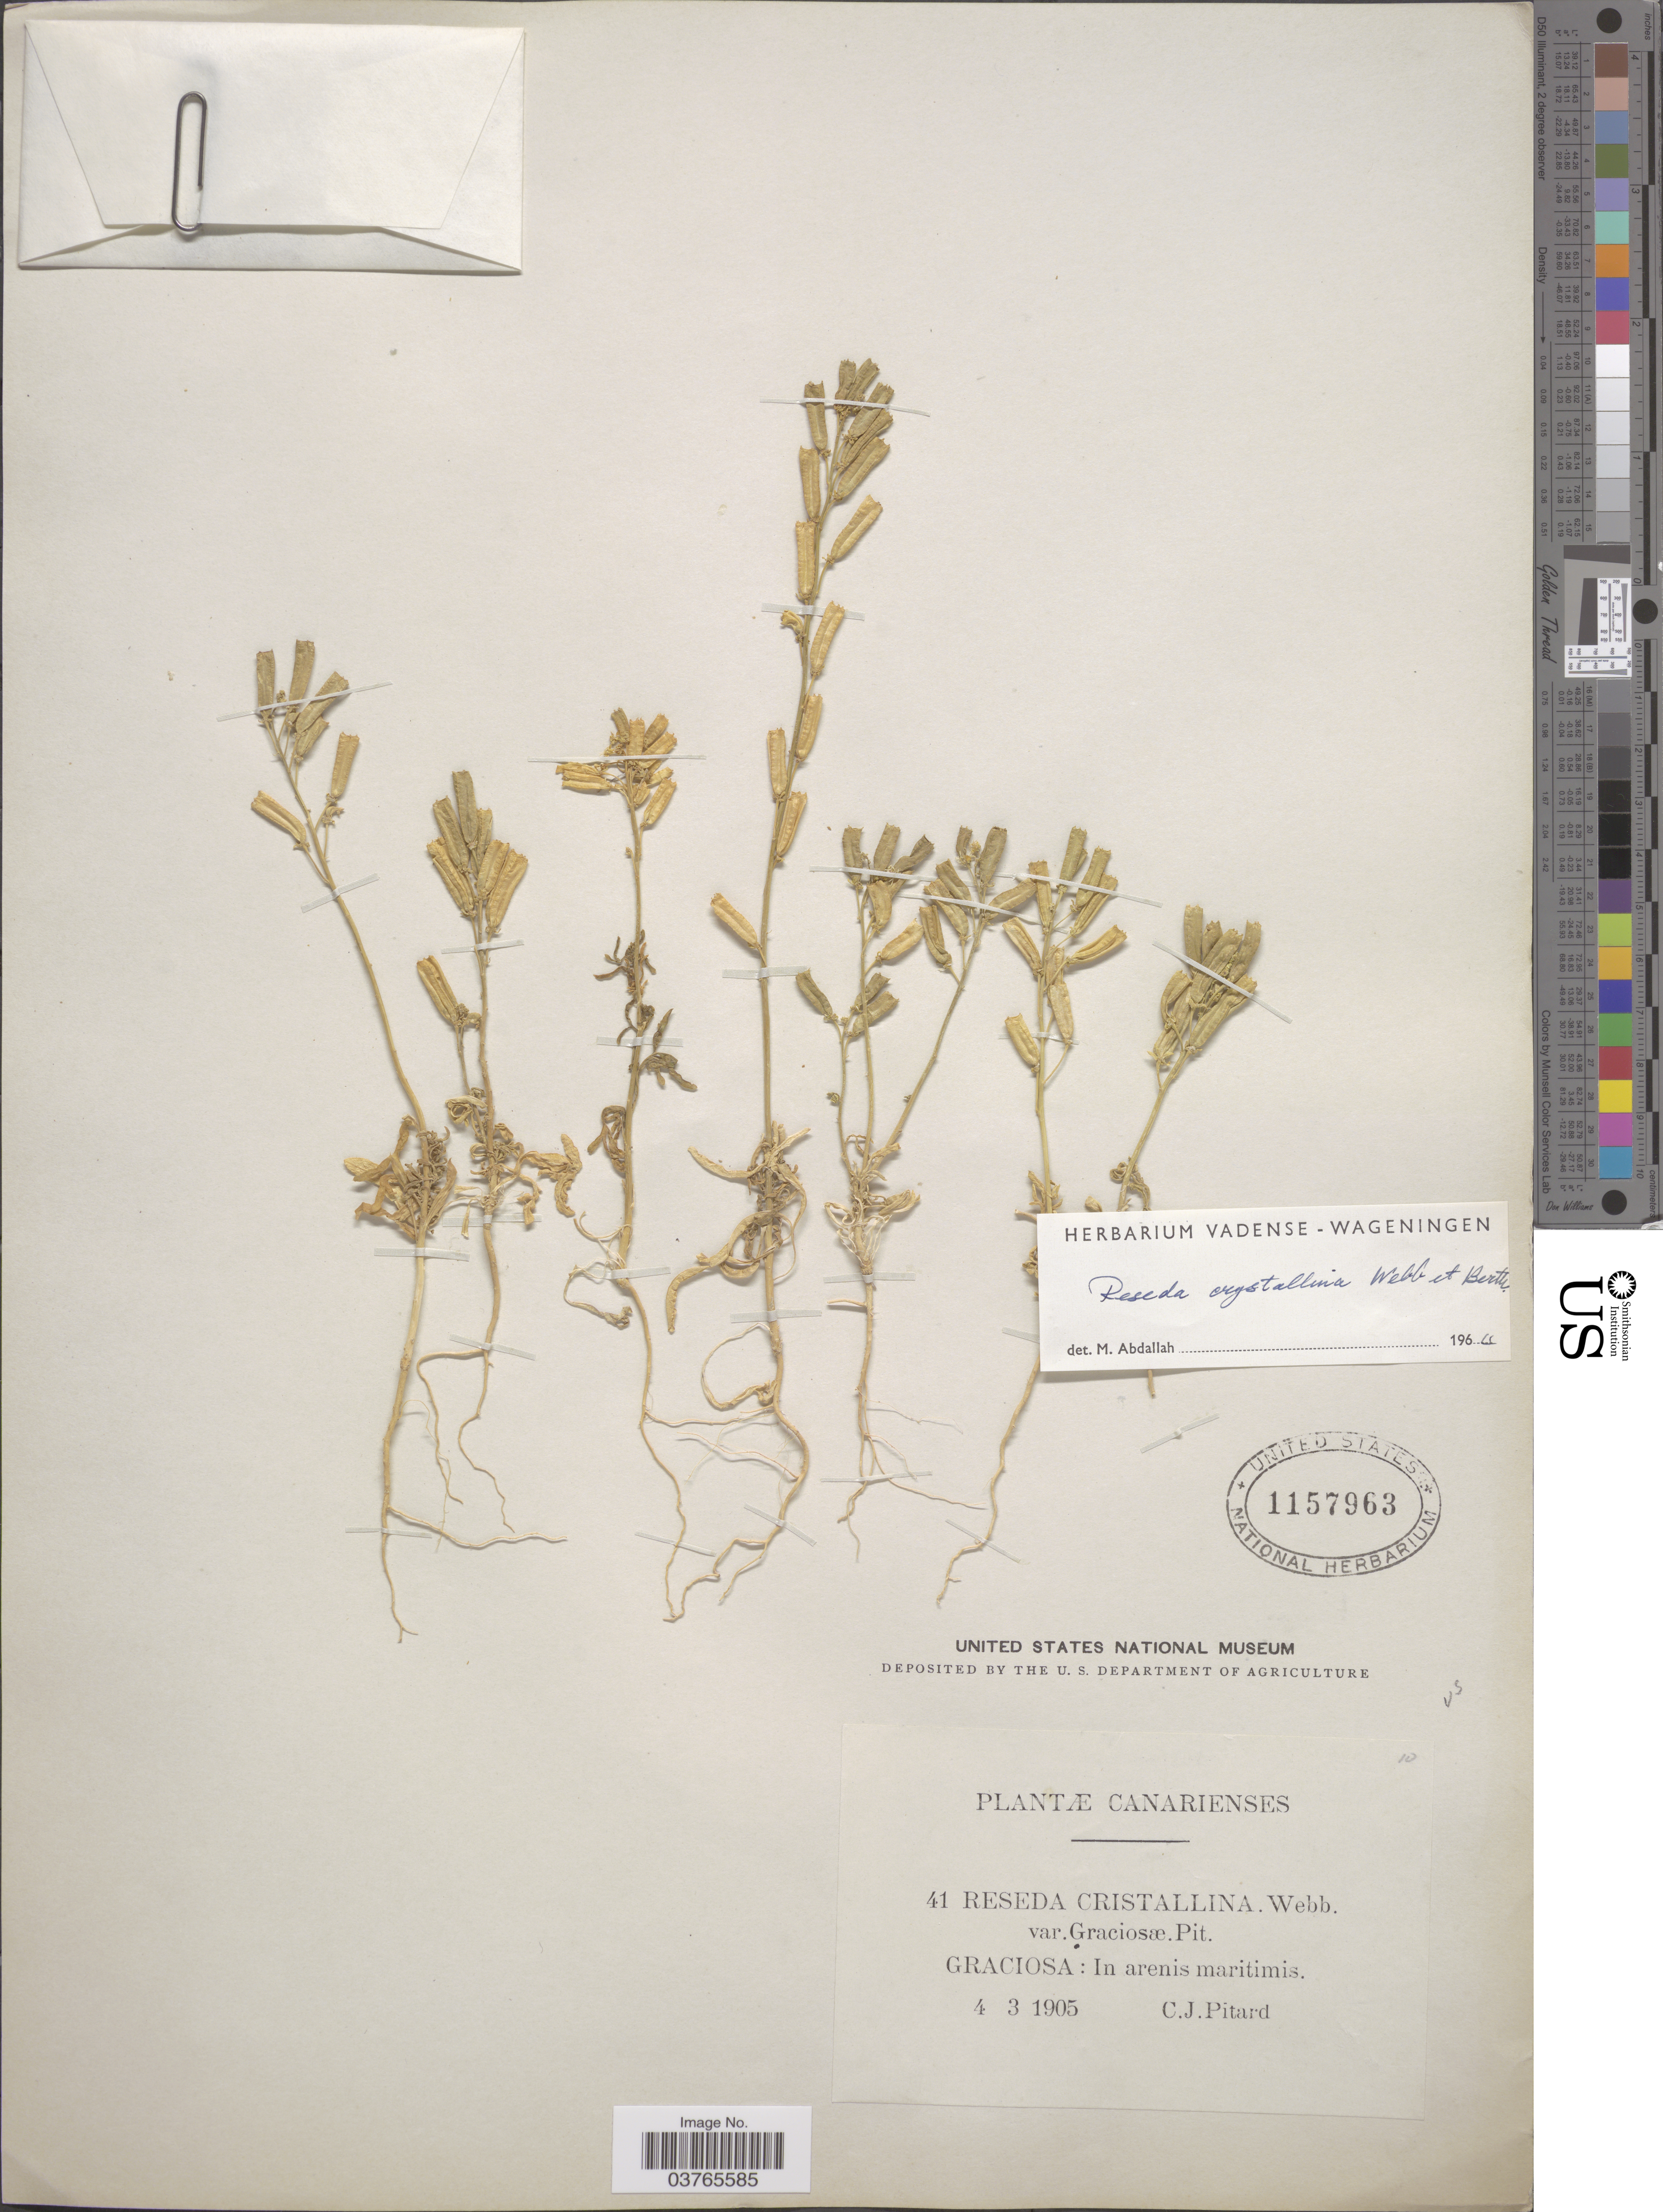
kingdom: Plantae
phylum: Tracheophyta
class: Magnoliopsida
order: Brassicales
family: Resedaceae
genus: Reseda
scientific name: Reseda crystallina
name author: Webb & Berthel.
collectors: C. Pitard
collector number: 41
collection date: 1905-03-04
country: Spain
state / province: Canarias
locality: Graciosa: In arenis maritimis.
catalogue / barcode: US 1157963